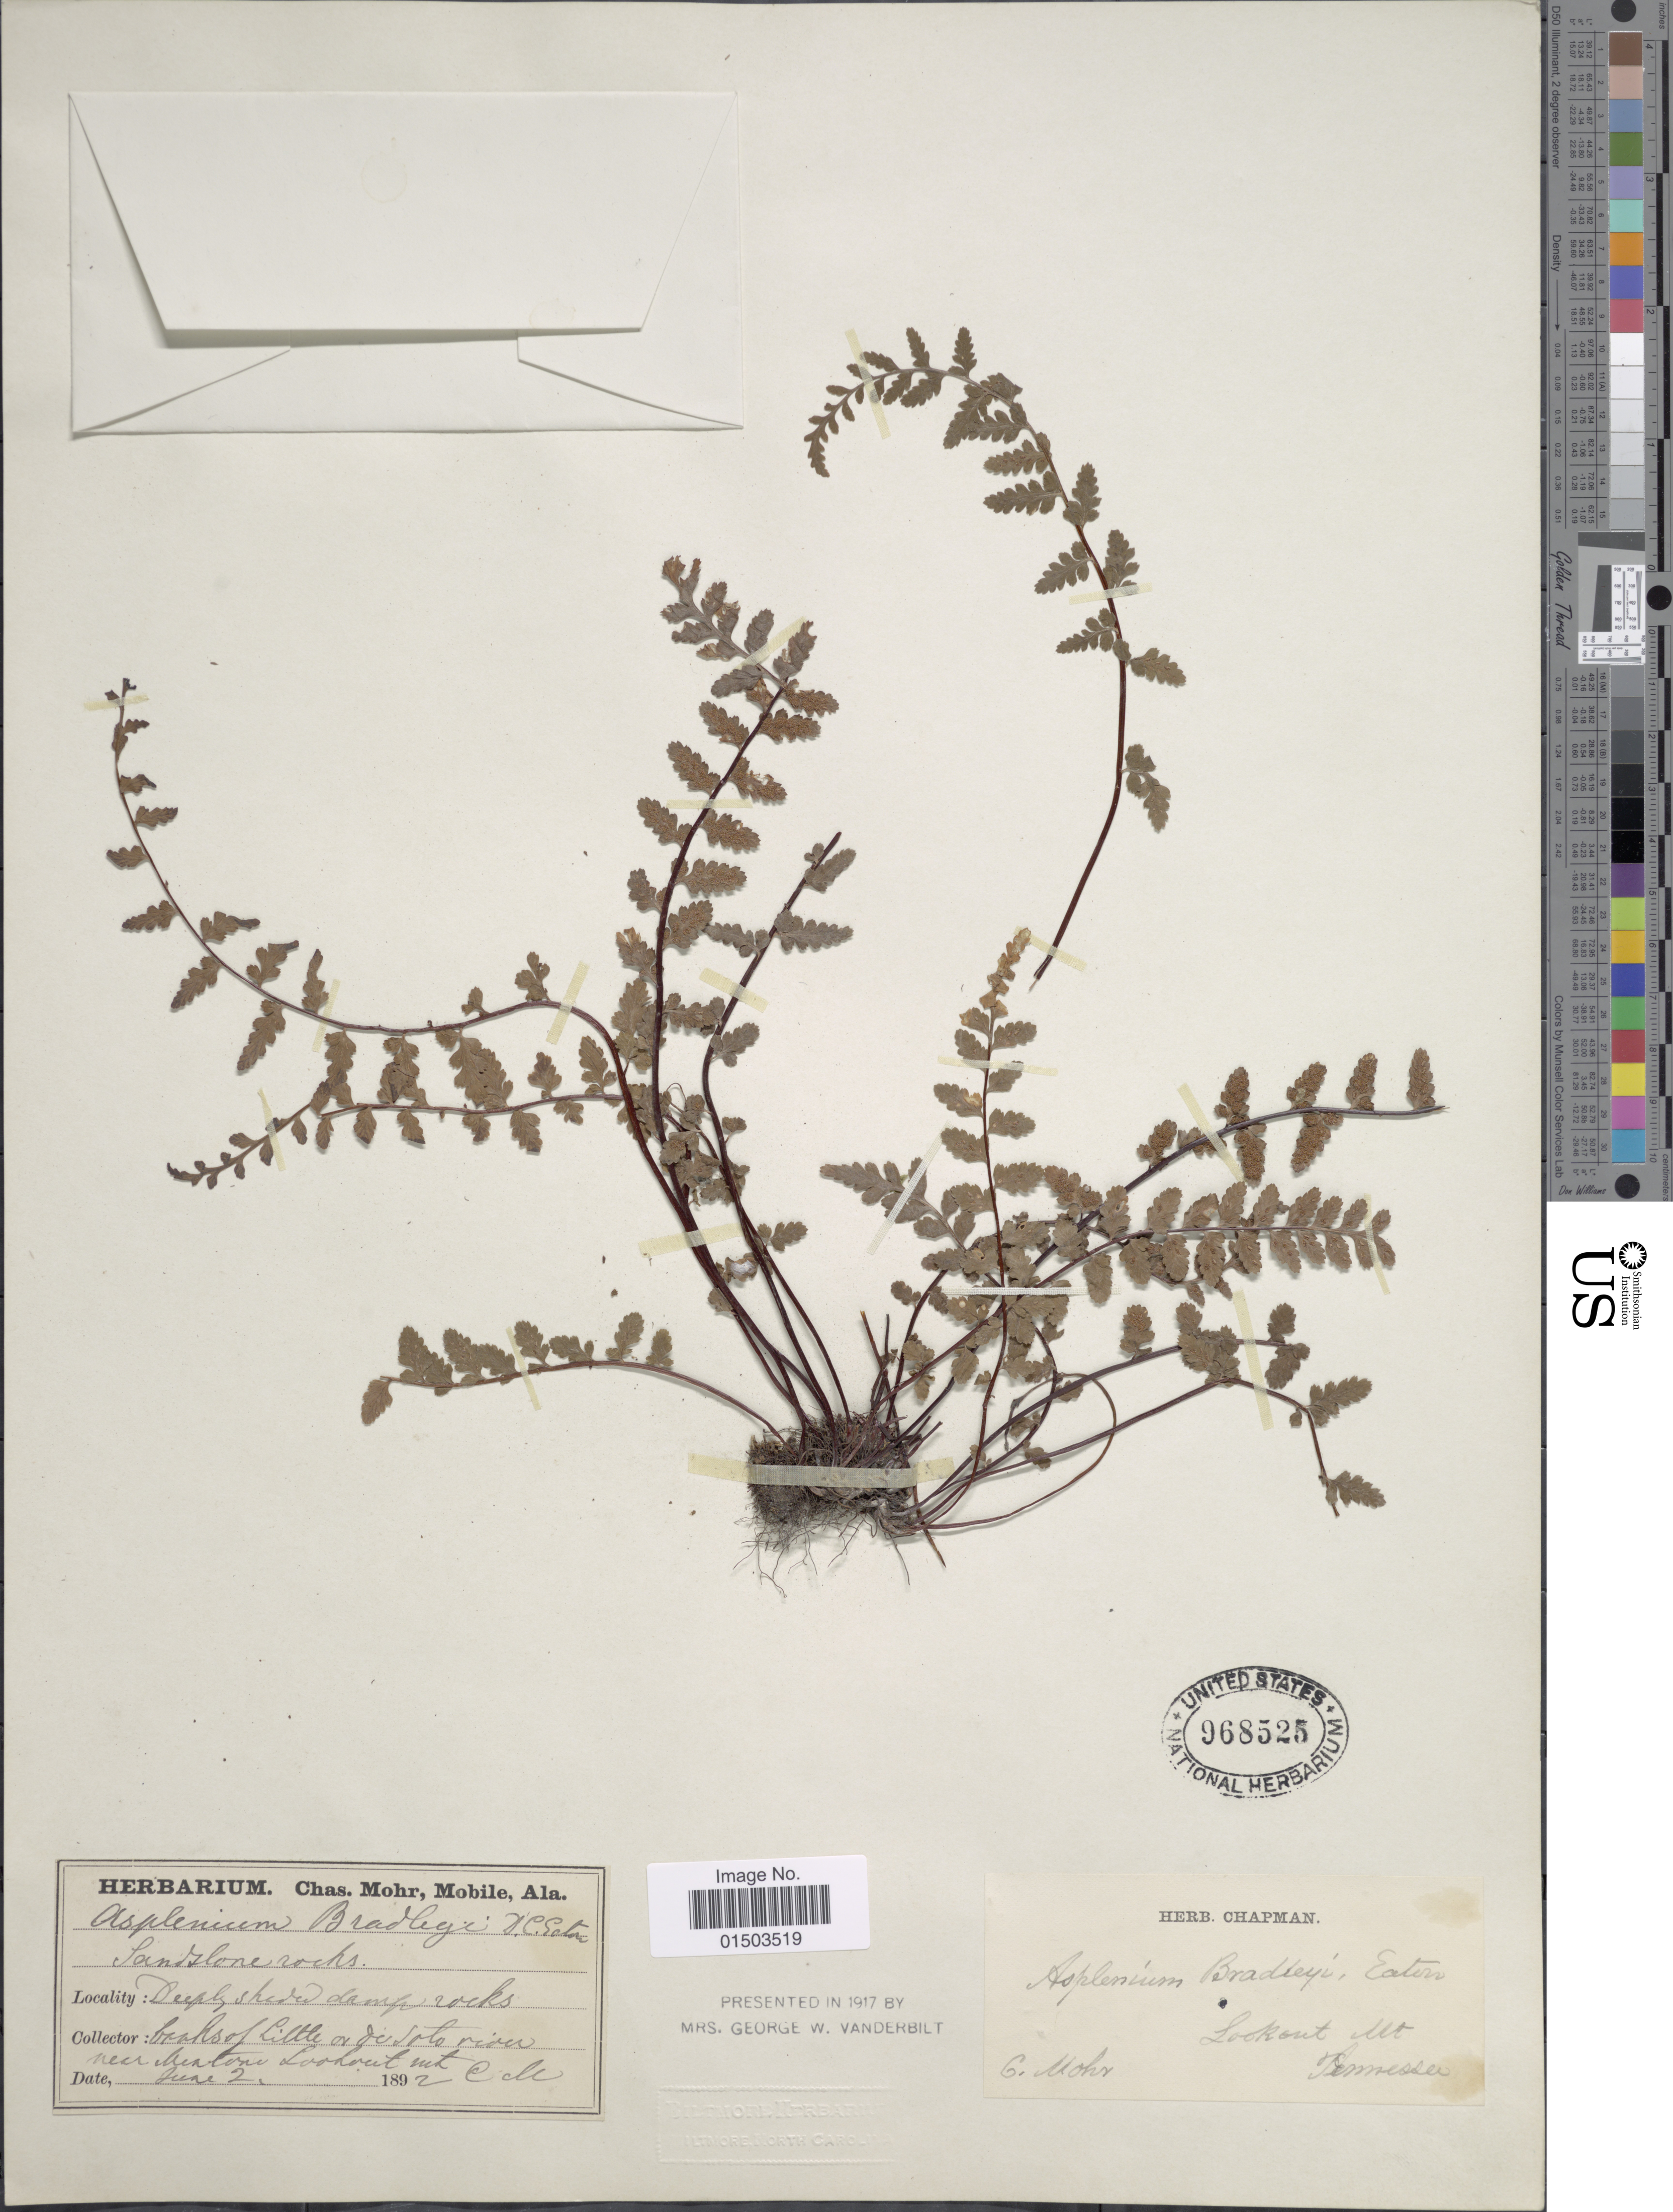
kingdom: Plantae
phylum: Tracheophyta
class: Polypodiopsida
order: Polypodiales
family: Aspleniaceae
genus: Asplenium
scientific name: Asplenium bradleyi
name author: D.C. Eaton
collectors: C. T. Mohr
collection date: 1892-06-02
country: United States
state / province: Tennessee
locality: Lookout Mt. banks of Little or De Soto river near Mentone Lookout Mt. [2 labels, conflicting data]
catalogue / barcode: US 968525